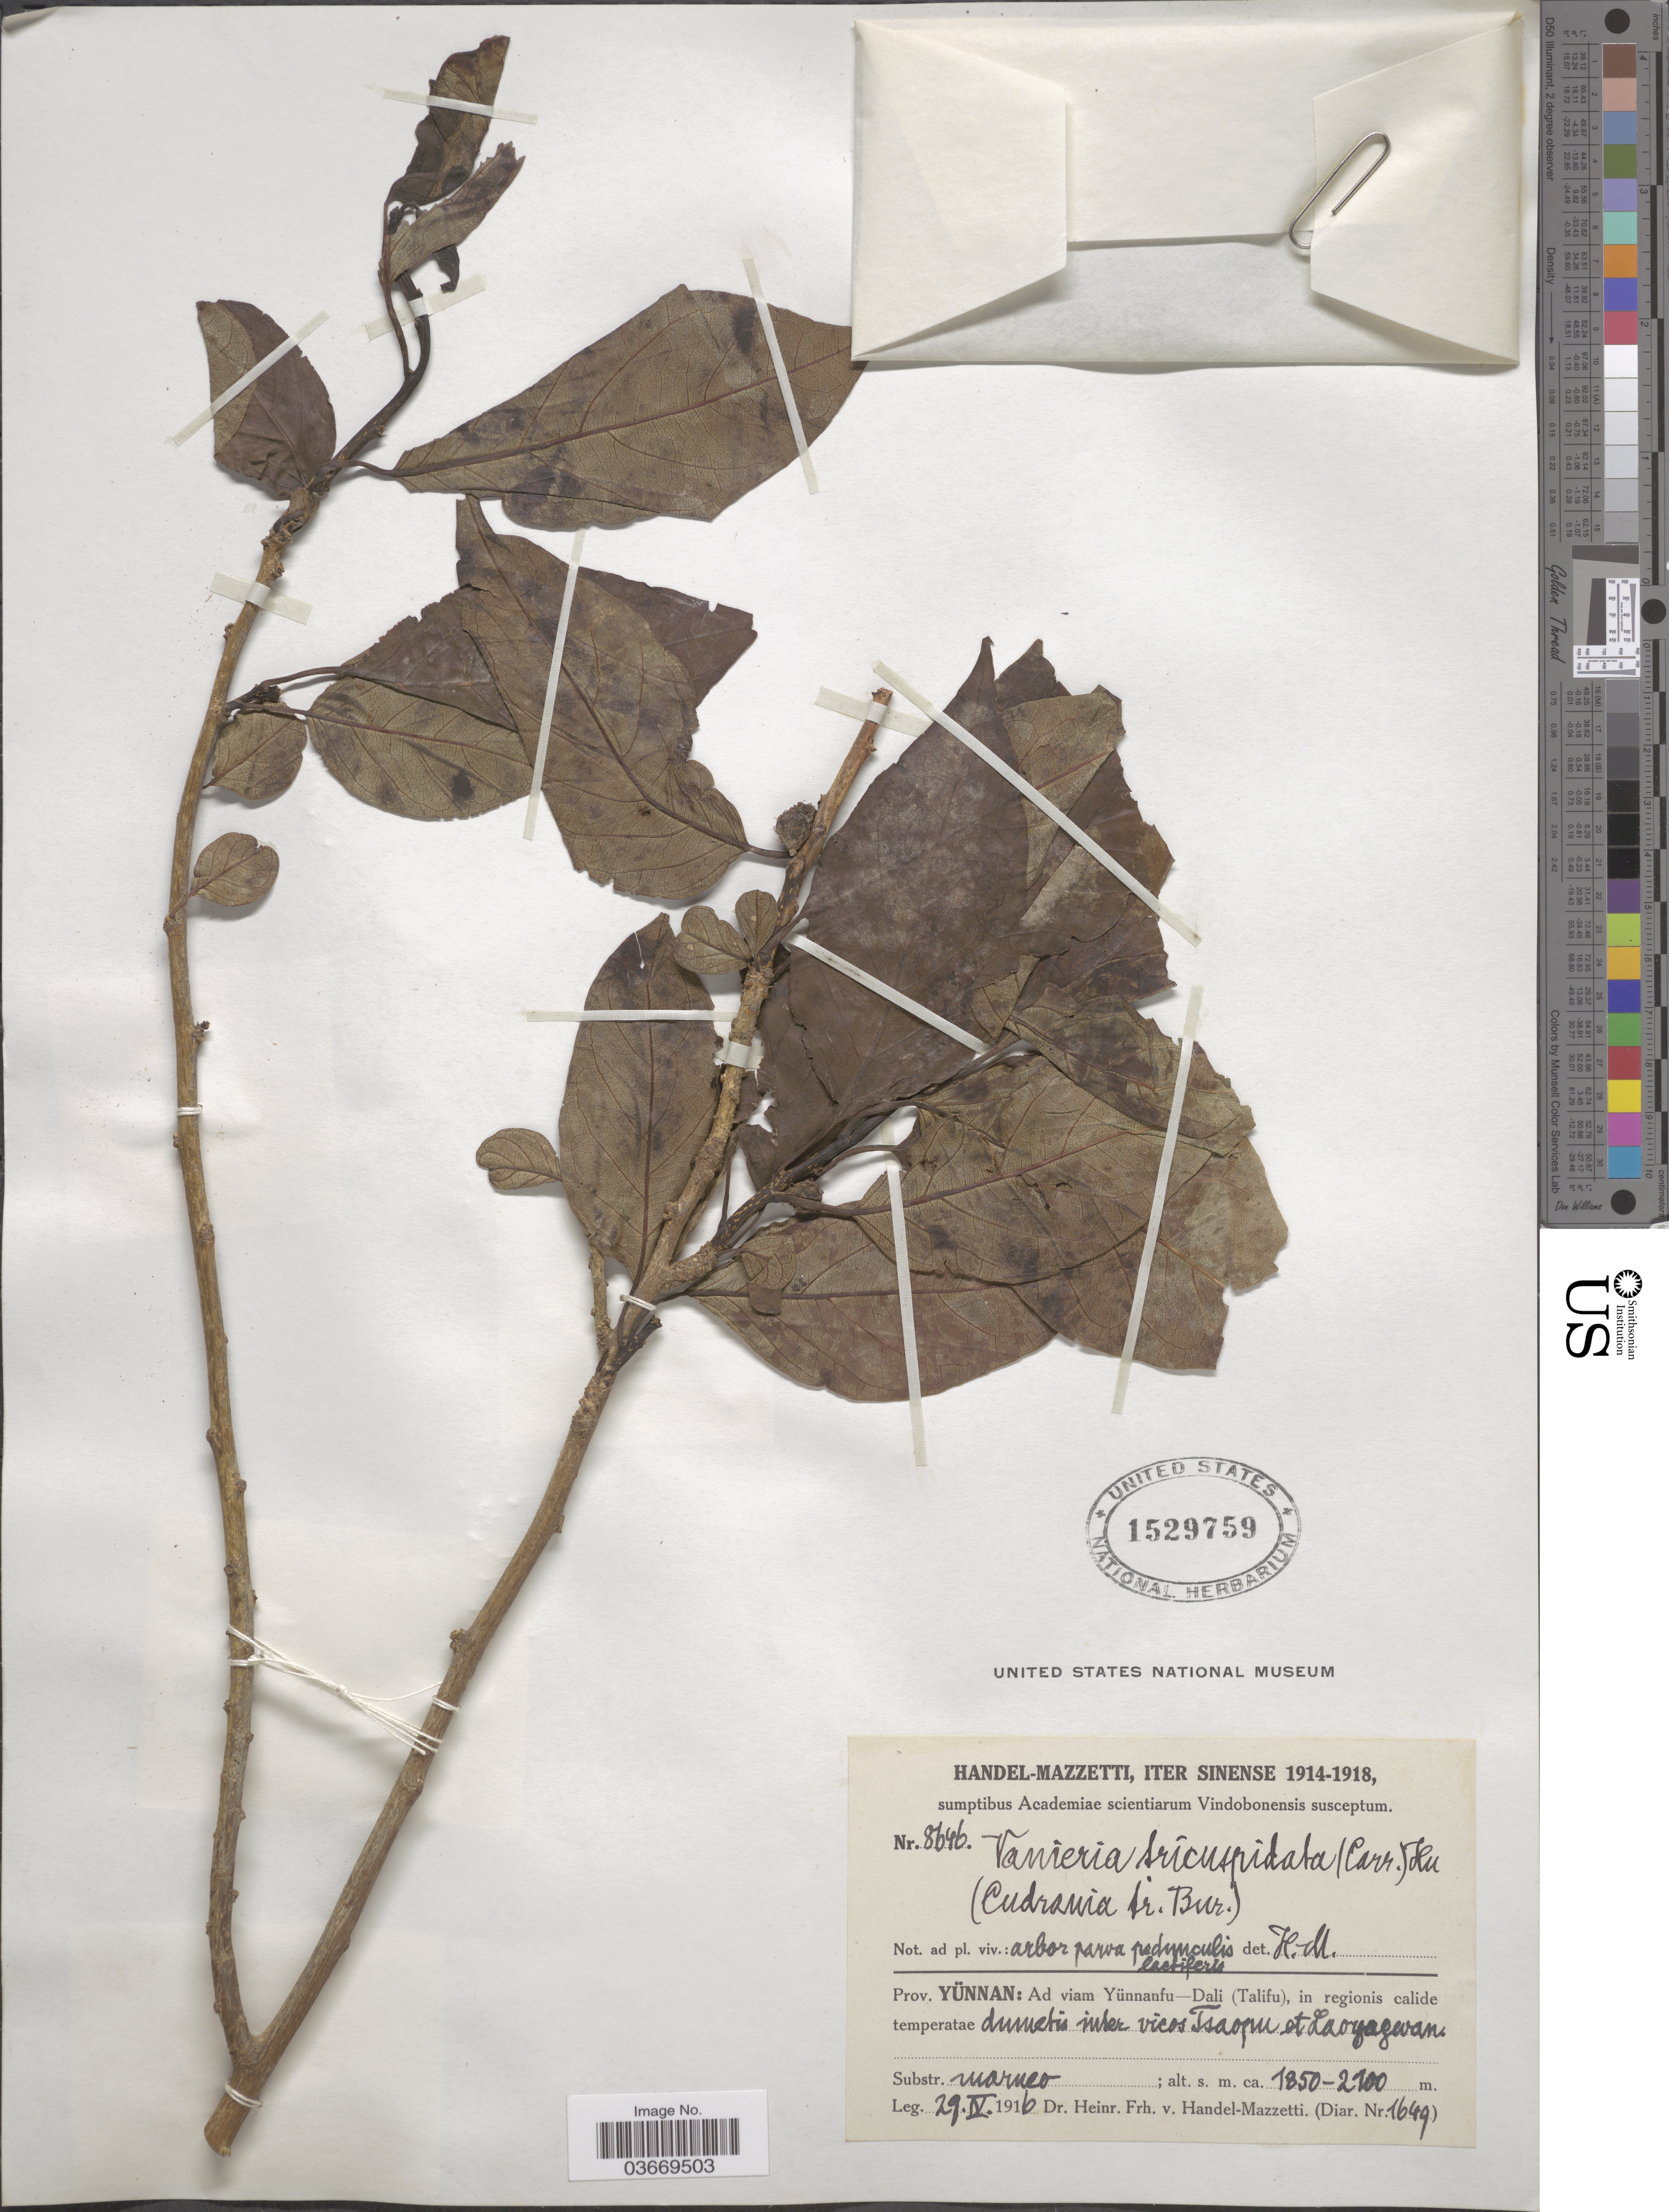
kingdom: Plantae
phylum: Tracheophyta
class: Magnoliopsida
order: Rosales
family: Moraceae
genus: Maclura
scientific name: Maclura tricuspidata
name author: Carrière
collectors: H. Handel-Mazzetti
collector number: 8646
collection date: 1916-04-29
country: China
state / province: Yunnan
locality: Ad viam Yünnanfu-Dali (Talifu), in regionis calide temperate dumetis inter vicos Tsaopu et Laoyazwan.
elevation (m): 1850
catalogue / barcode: US 1529759